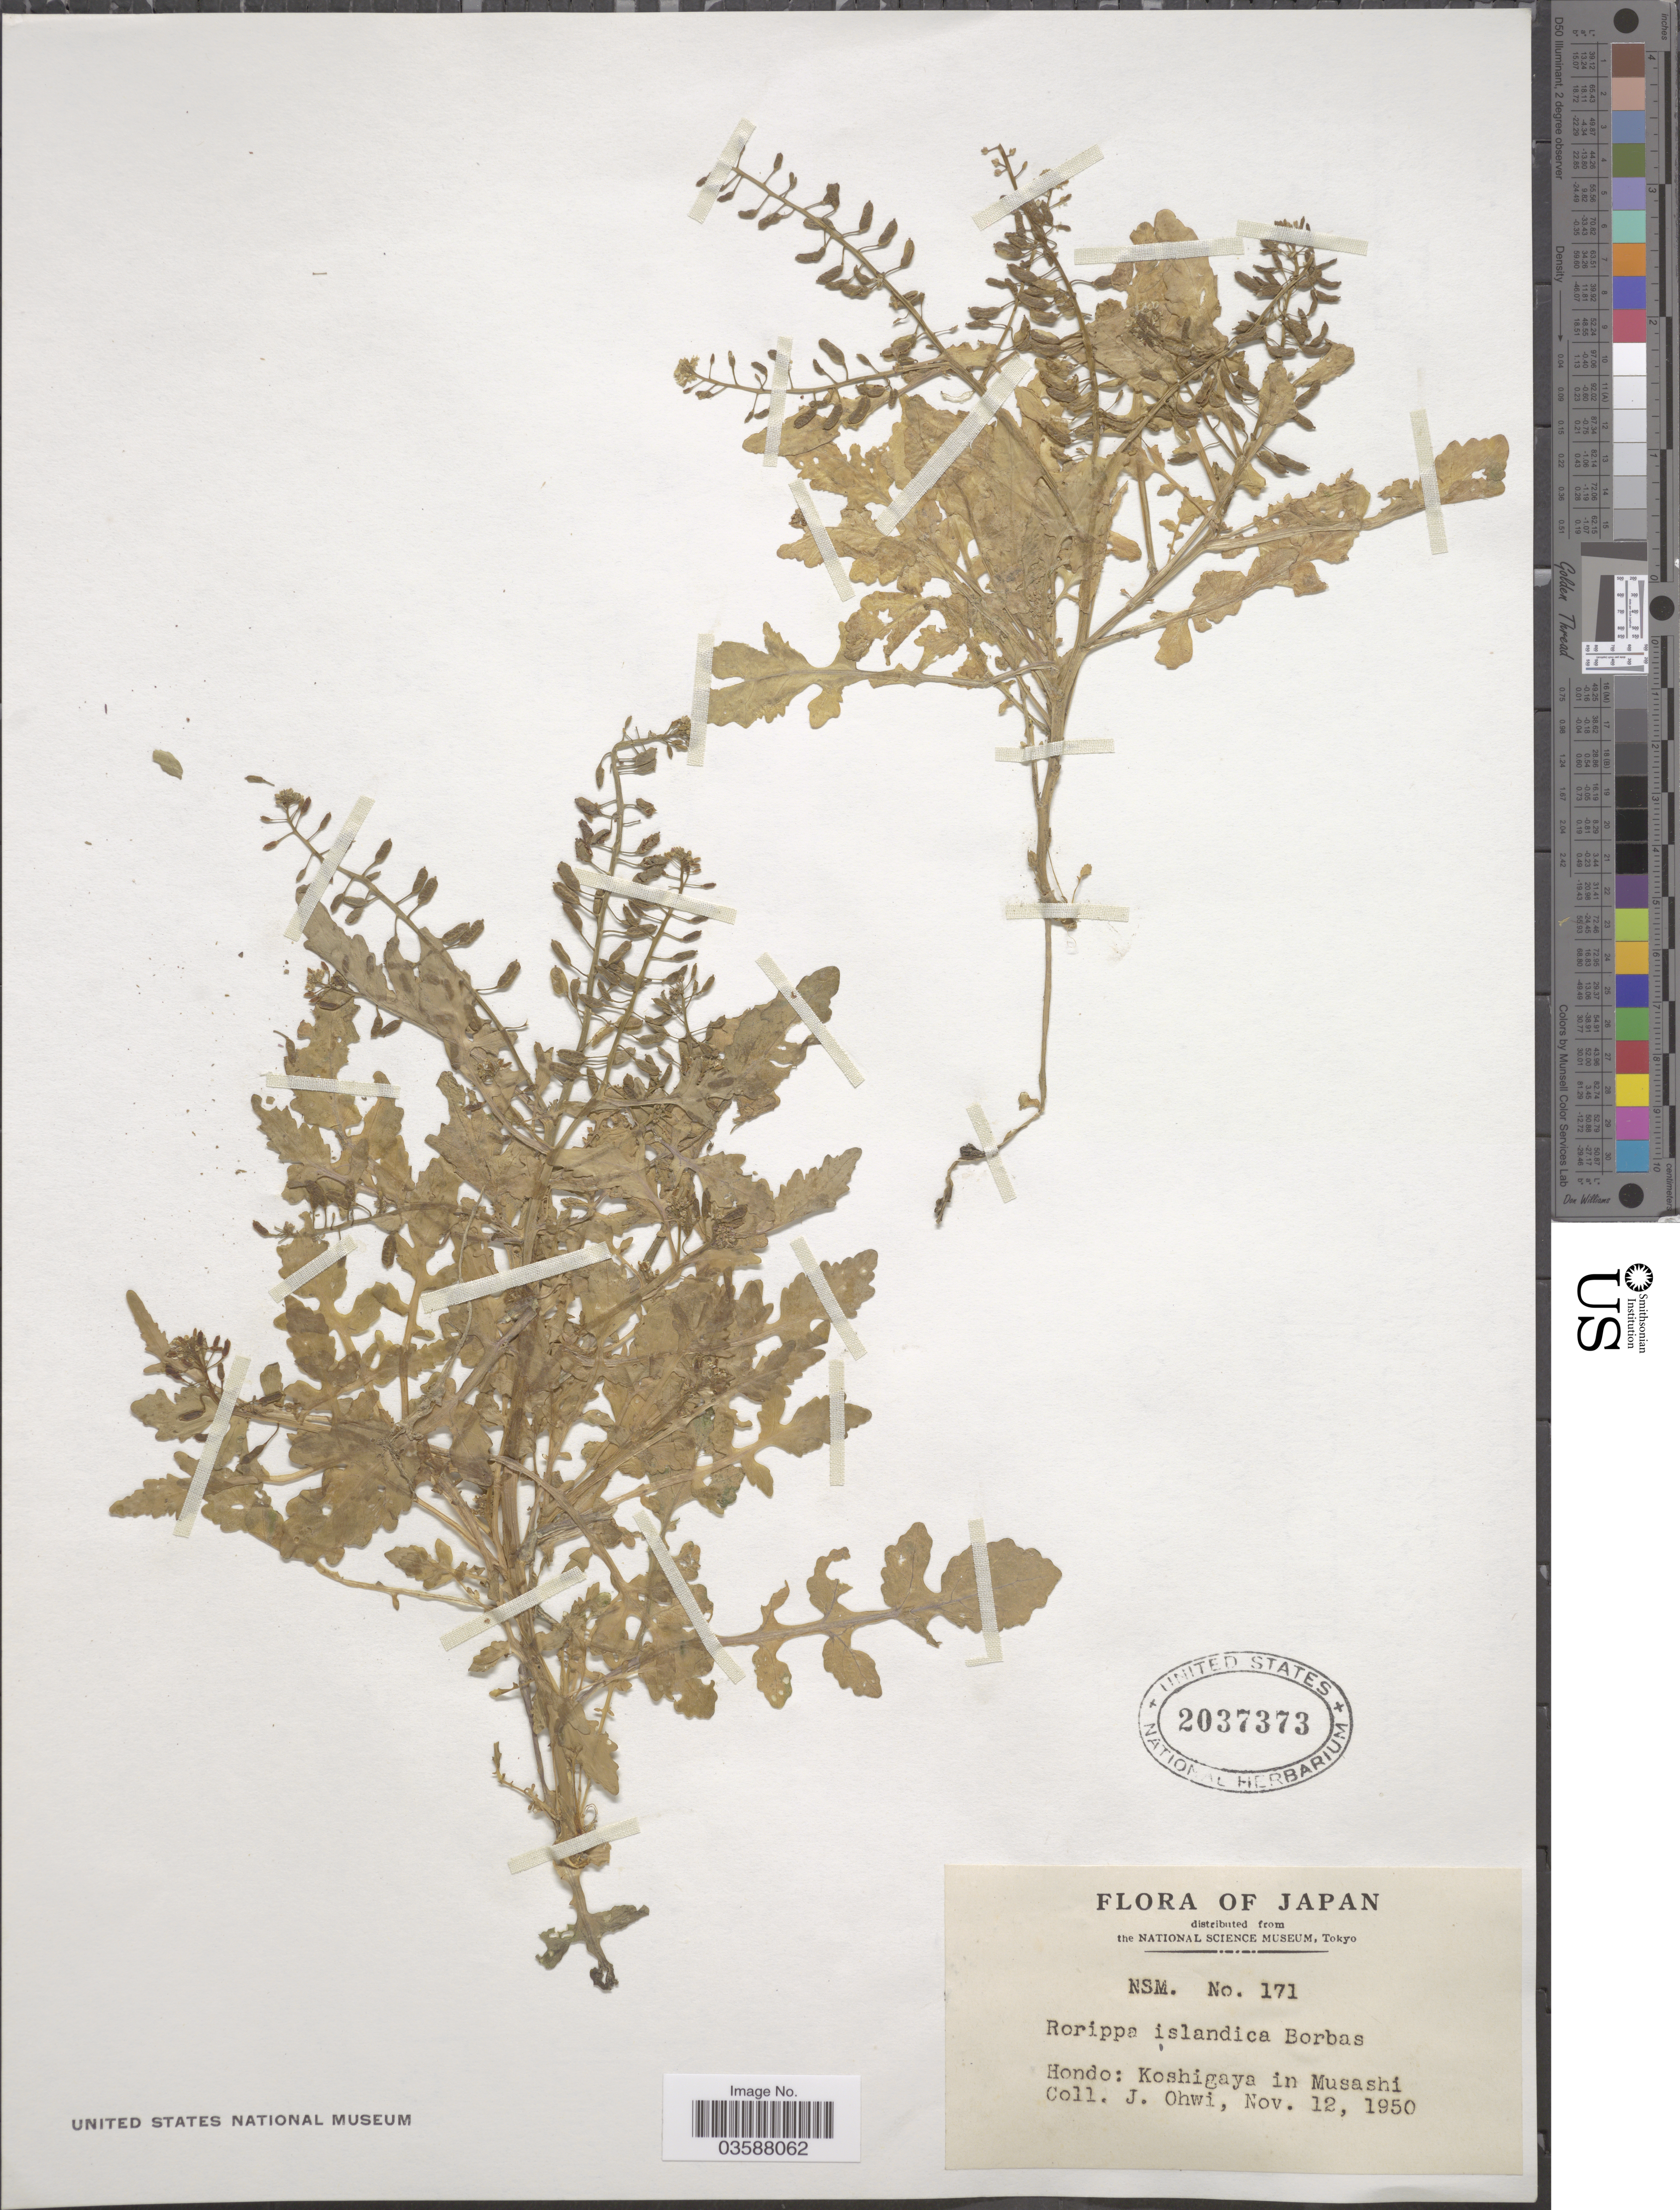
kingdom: Plantae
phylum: Tracheophyta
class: Magnoliopsida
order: Brassicales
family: Brassicaceae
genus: Rorippa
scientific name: Rorippa islandica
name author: (Oeder) Borbás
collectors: J. Ohwi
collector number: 171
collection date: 1950-11-12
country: Japan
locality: Hondo: Koshigaya in Musashi.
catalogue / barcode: US 2037373